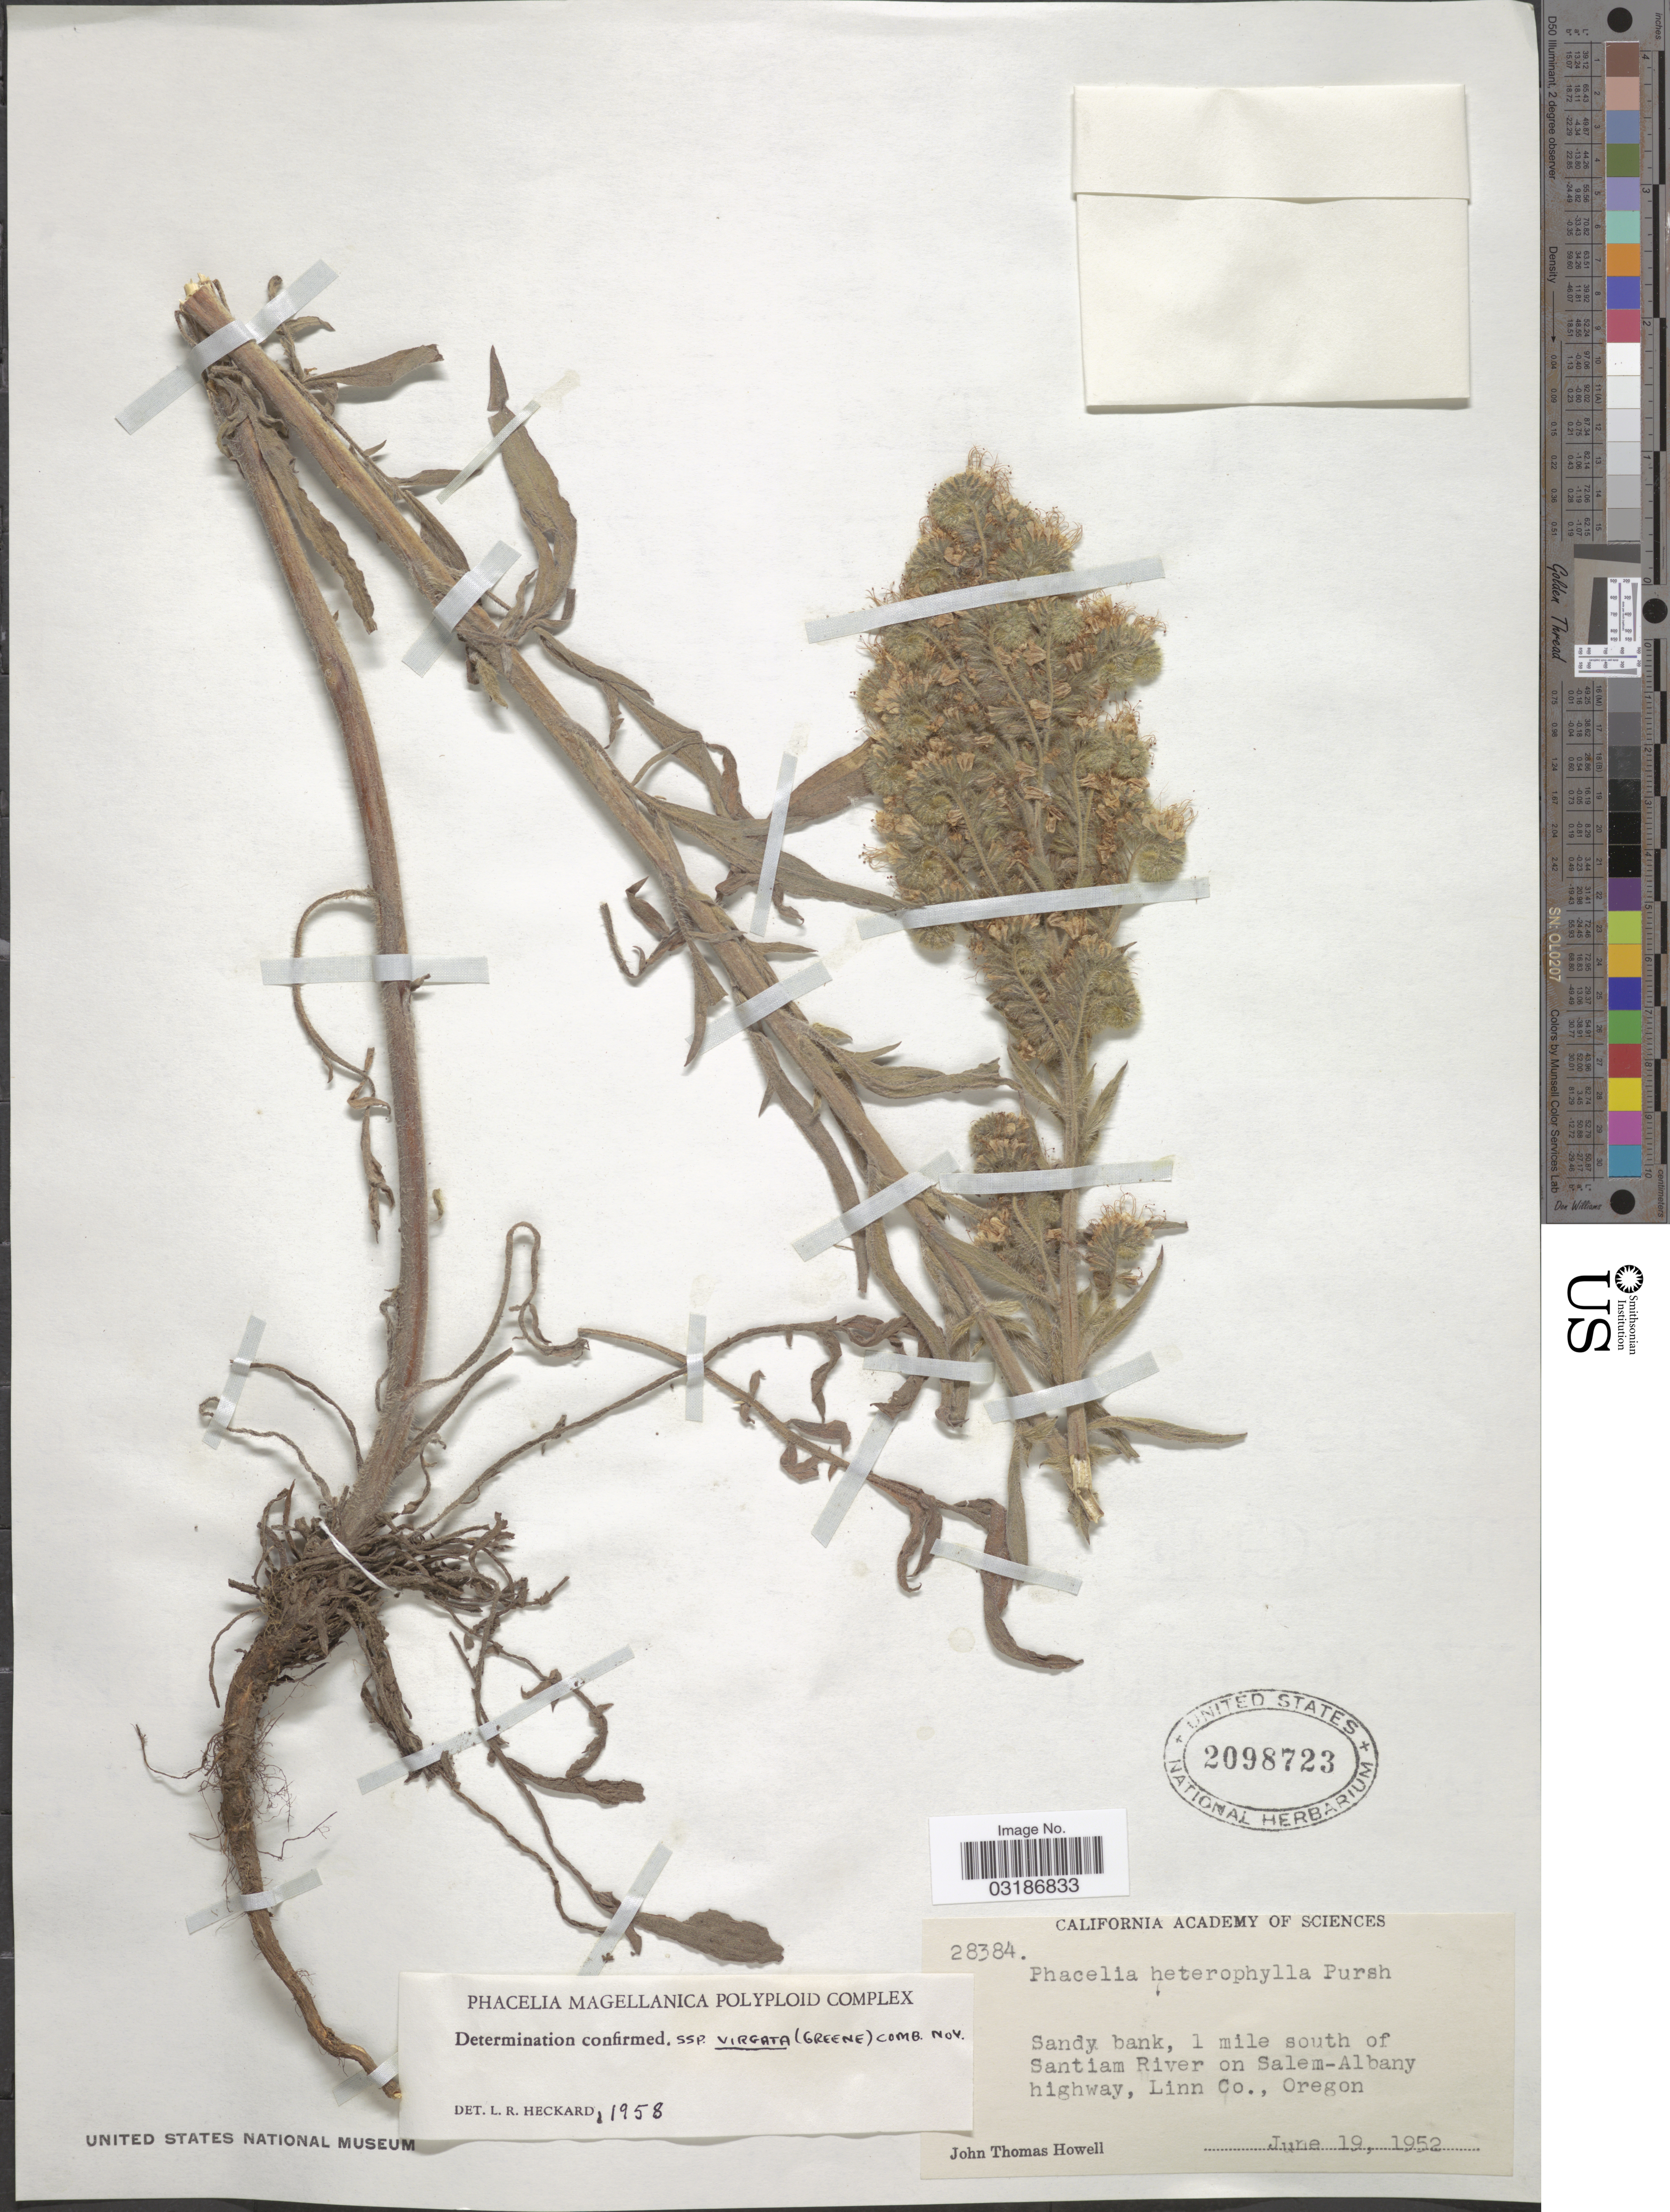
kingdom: Plantae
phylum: Tracheophyta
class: Magnoliopsida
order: Boraginales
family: Hydrophyllaceae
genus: Phacelia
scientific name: Phacelia heterophylla subsp. virgata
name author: (Greene) Heckard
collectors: J. T. Howell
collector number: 28384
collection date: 1952-06-19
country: United States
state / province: Oregon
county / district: Linn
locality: Sandy bank, 1 mile south of Santiam River on Salem-Albany highway, Linn Co.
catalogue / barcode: US 2098723